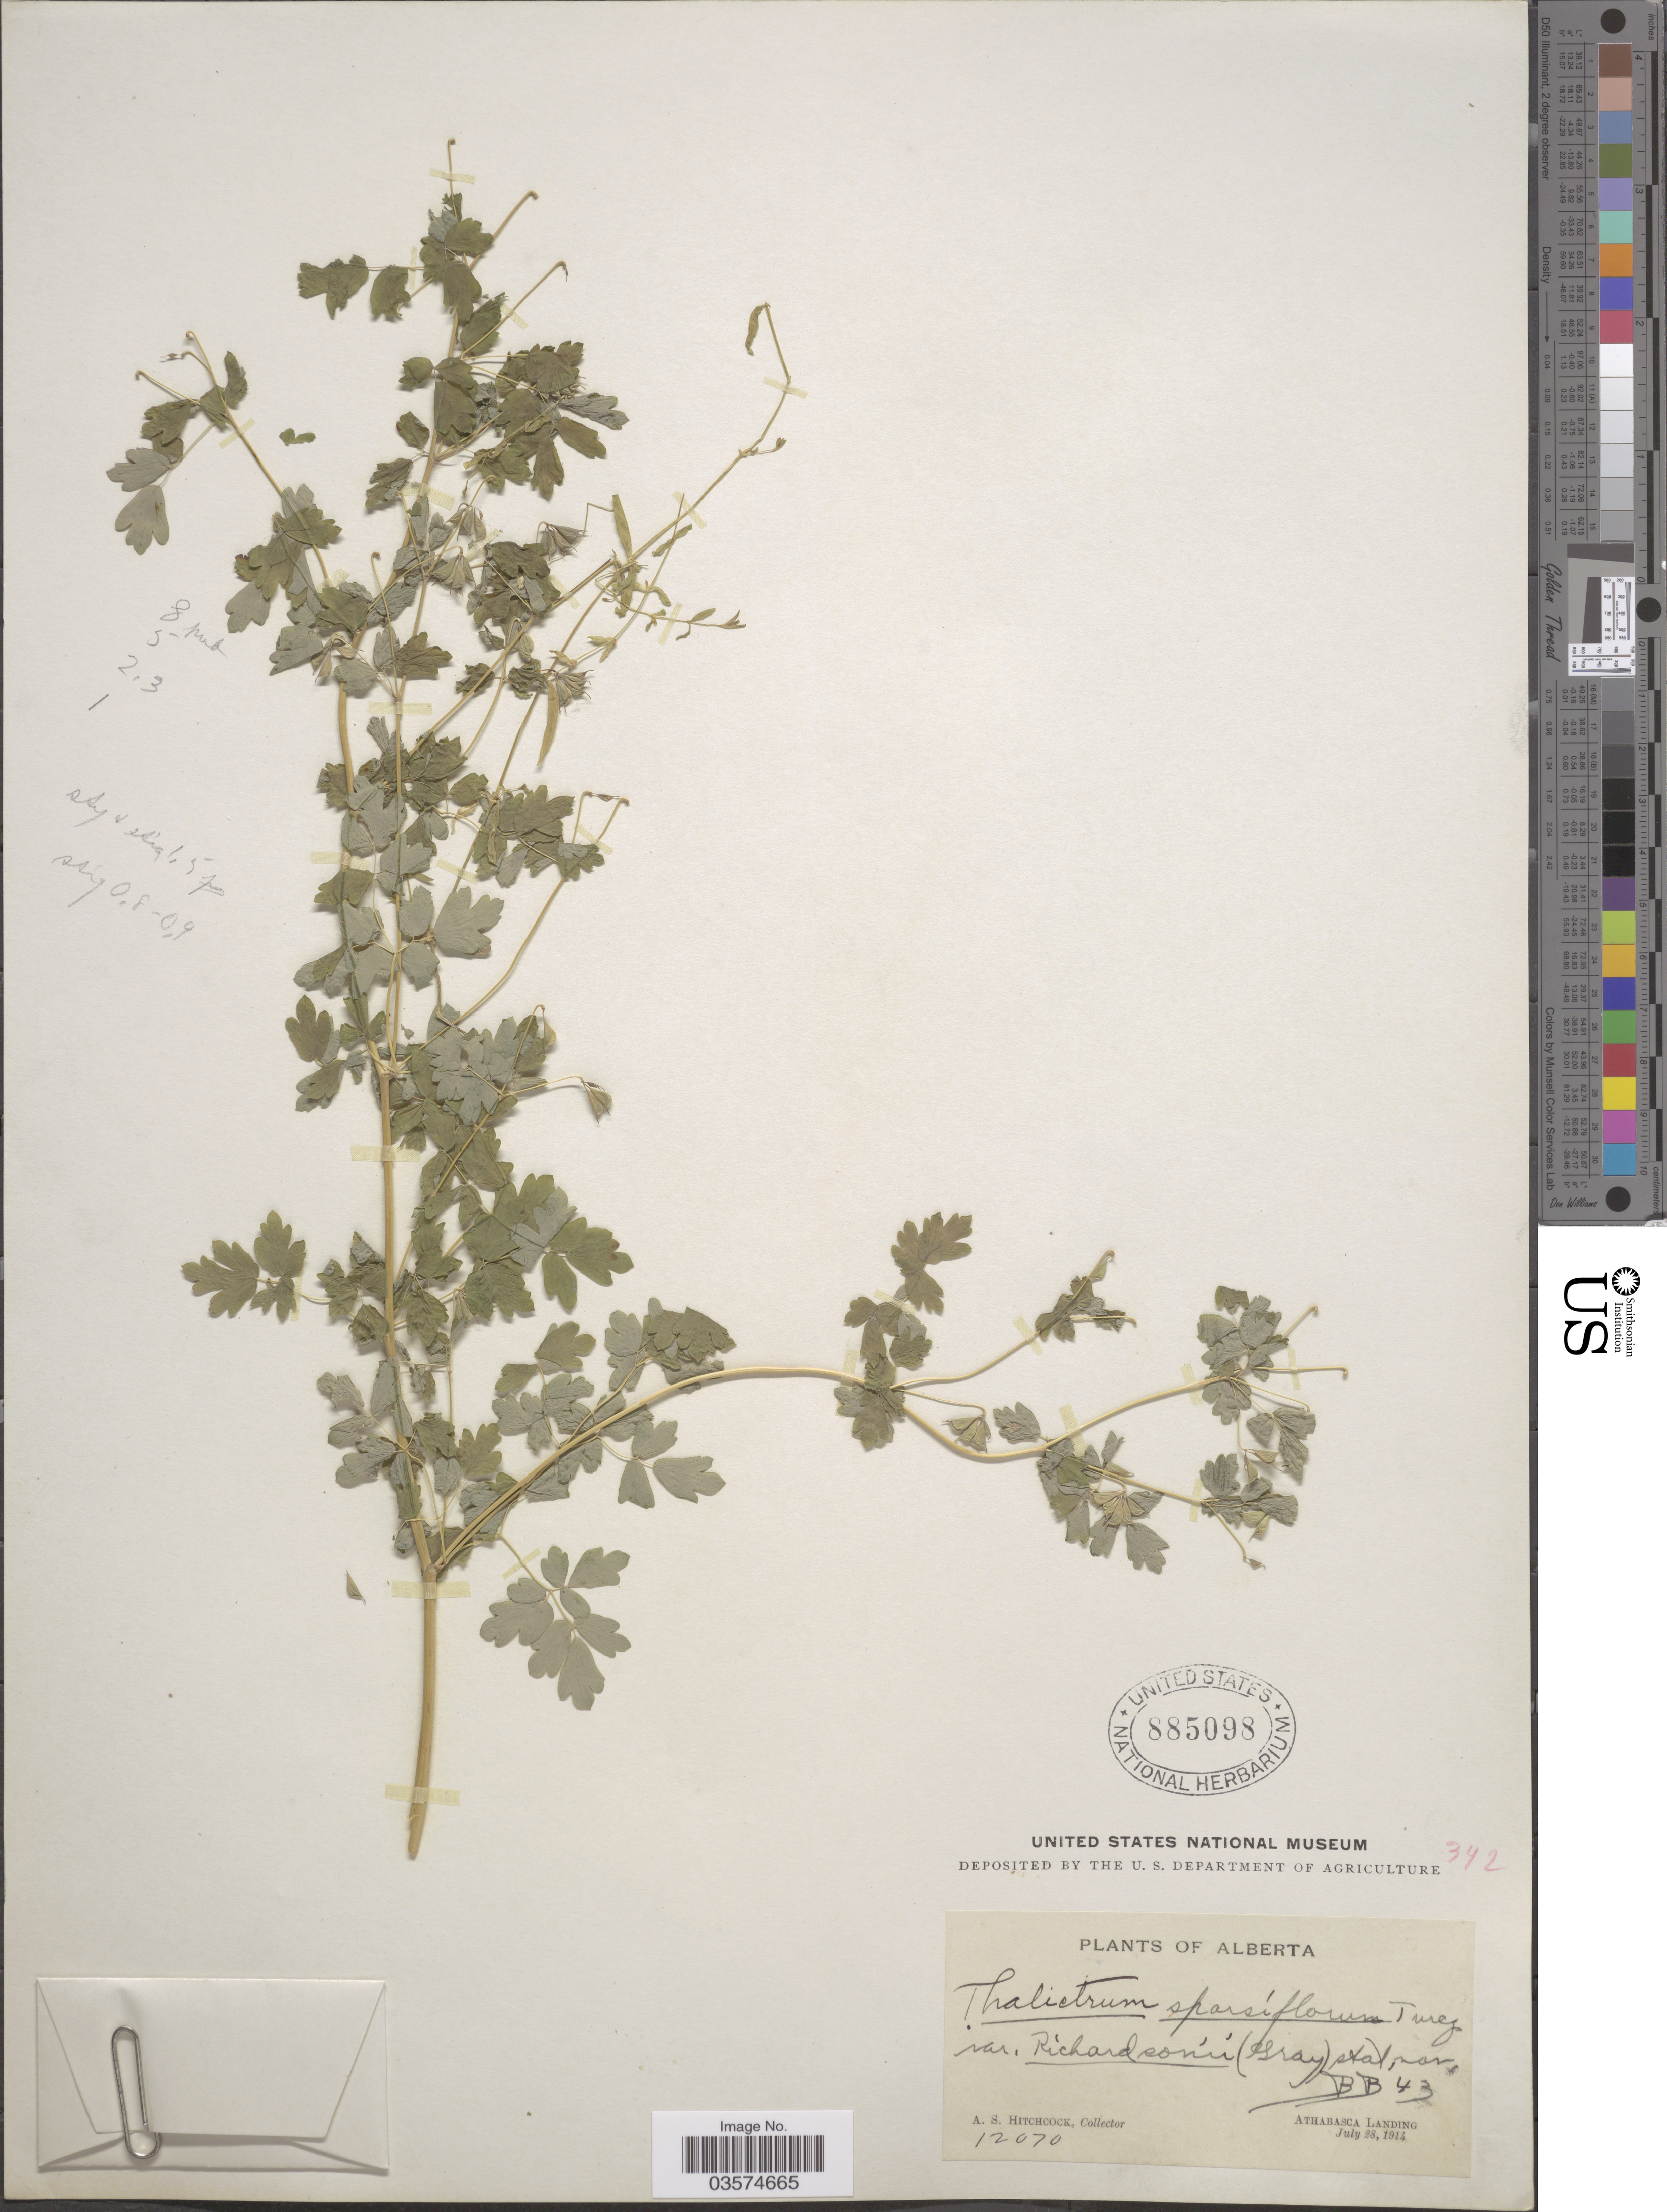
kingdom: Plantae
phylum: Tracheophyta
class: Magnoliopsida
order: Ranunculales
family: Ranunculaceae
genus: Thalictrum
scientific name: Thalictrum sparsiflorum var. richardsonii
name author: (A. Gray) B. Boivin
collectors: A. S. Hitchcock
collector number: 12070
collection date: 1914-07-28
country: Canada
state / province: Alberta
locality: Athabasca Landing.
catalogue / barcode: US 885098